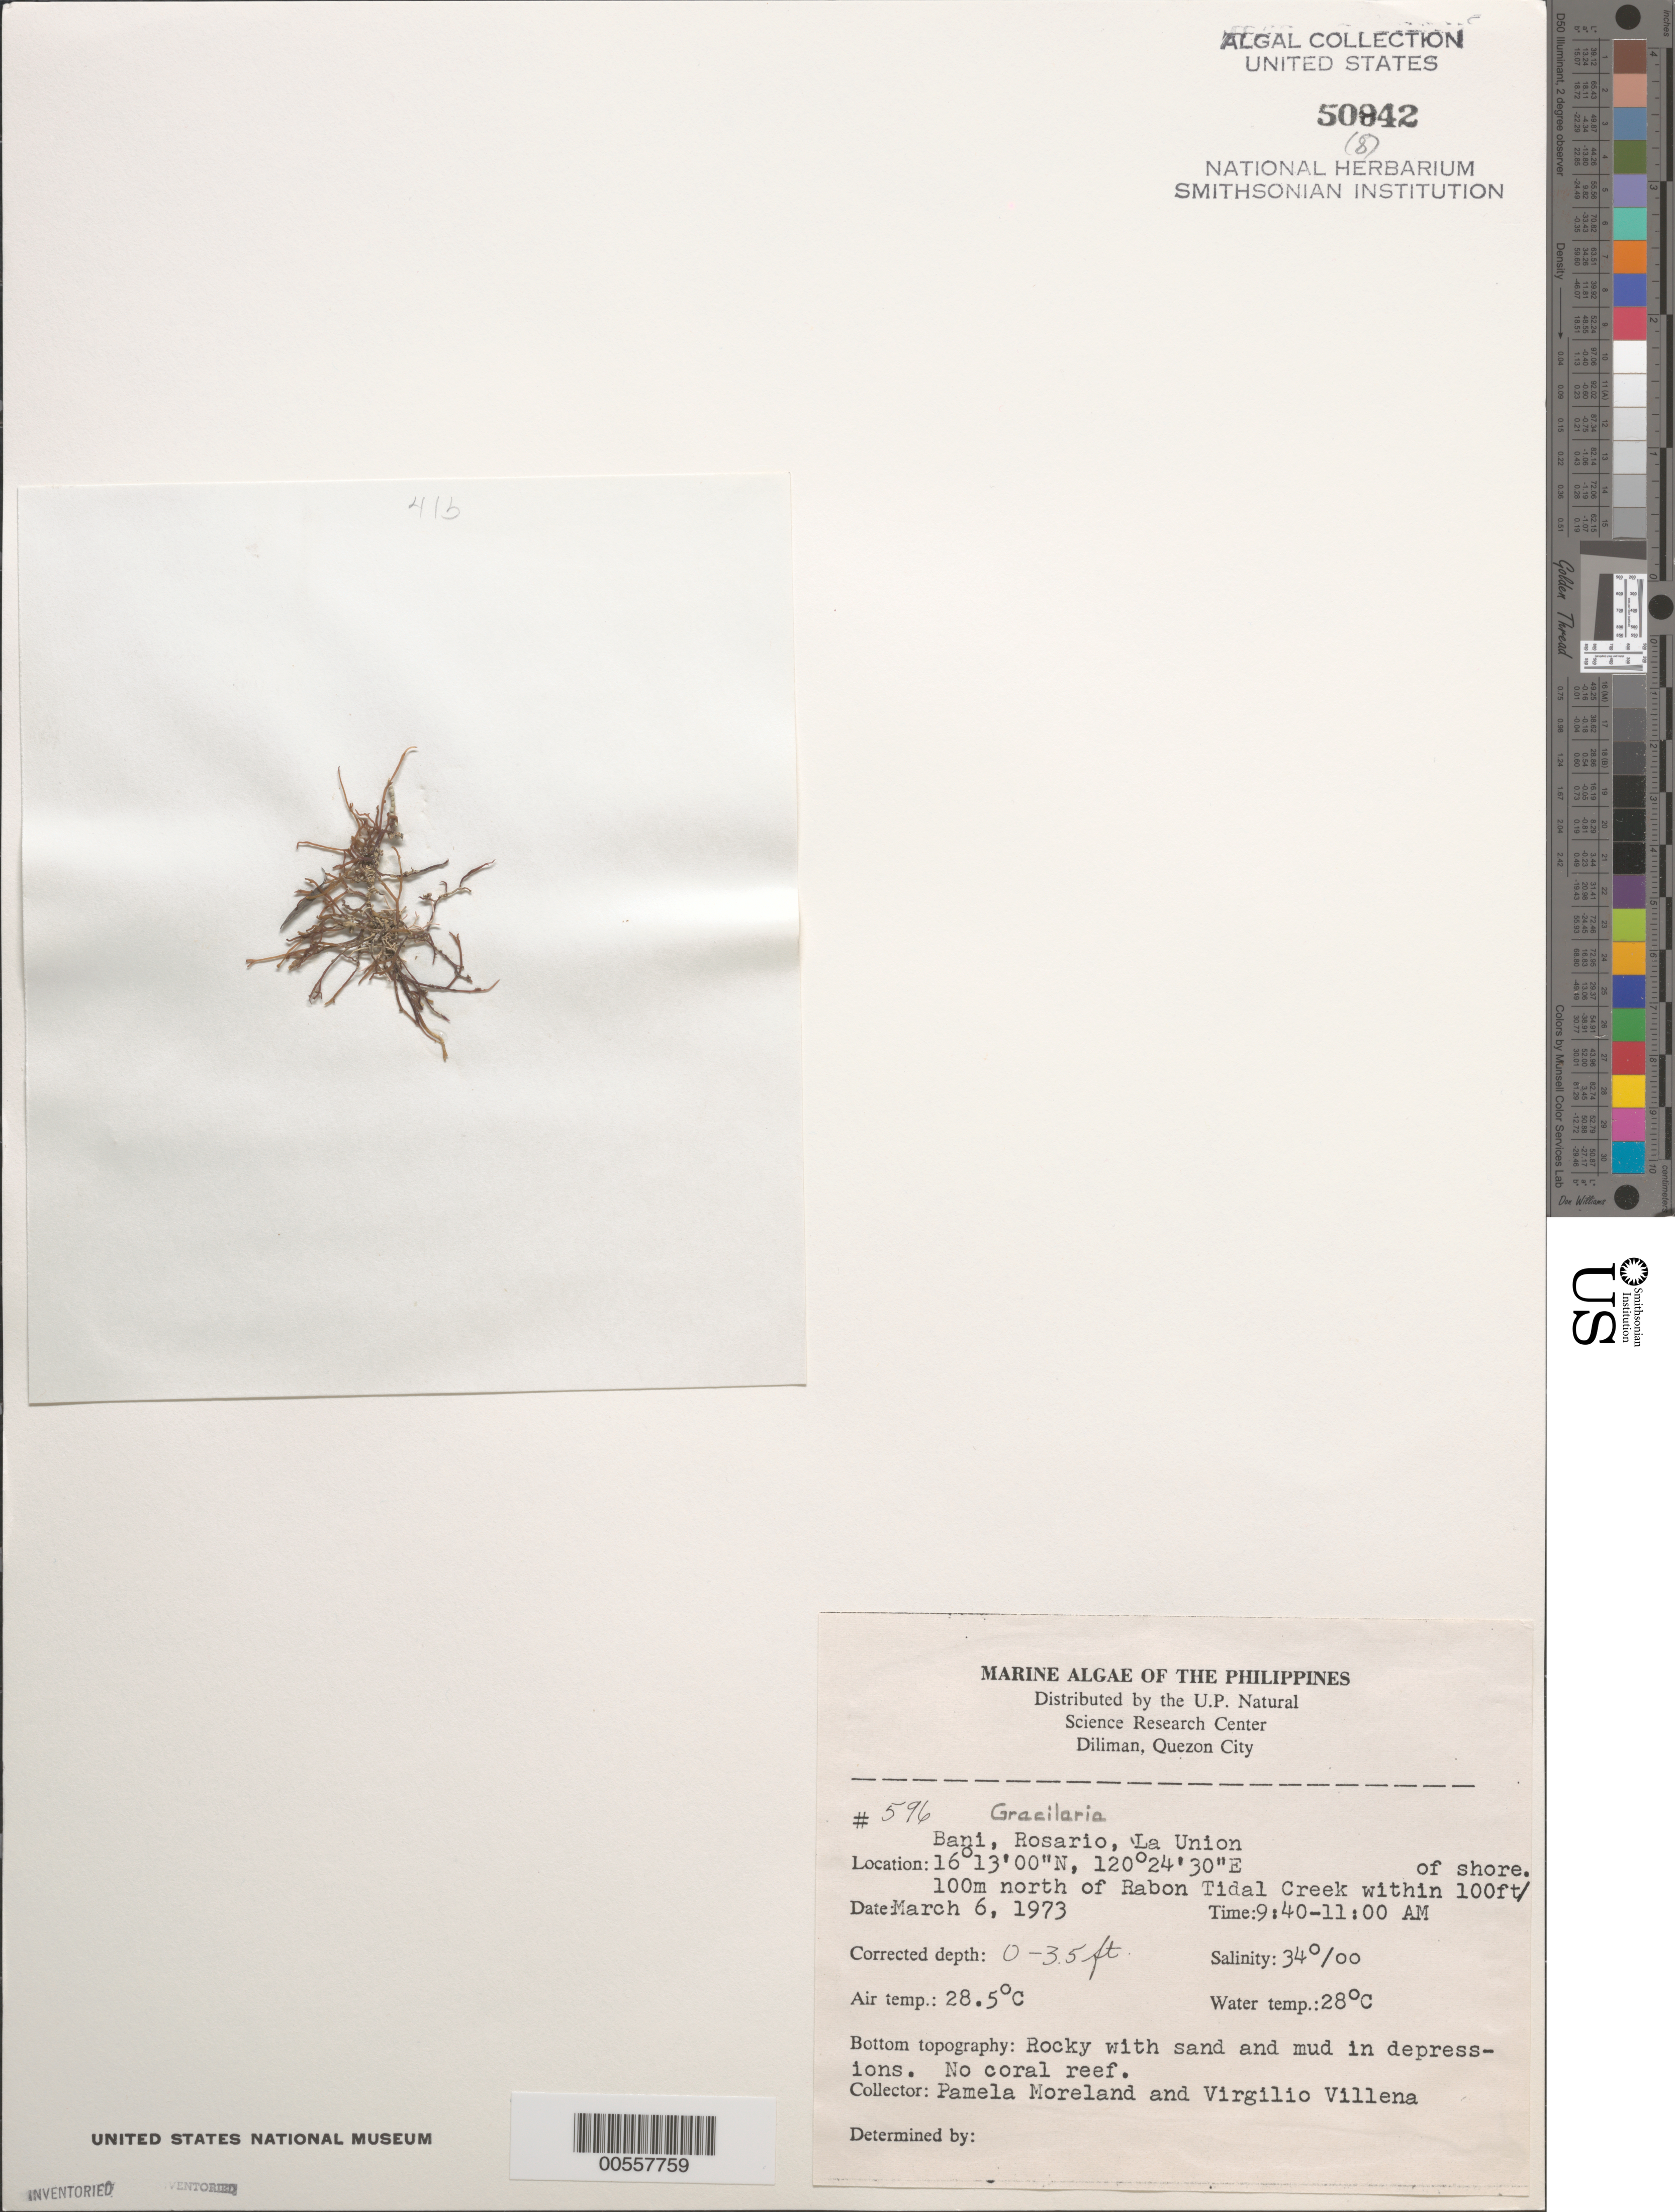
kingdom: Plantae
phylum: Rhodophyta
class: Florideophyceae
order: Gracilariales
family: Gracilariaceae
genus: Gracilaria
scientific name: Gracilaria sp.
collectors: P. Moreland & V. Villena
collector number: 596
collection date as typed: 06 Mar 1973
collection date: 1973-03-06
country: Philippines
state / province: Ilocos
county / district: La Union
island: Luzon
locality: Rosario, Bani, north of Rabon tidal creek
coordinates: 16 13' 00" N, 120 24" 30" E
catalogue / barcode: US 50842